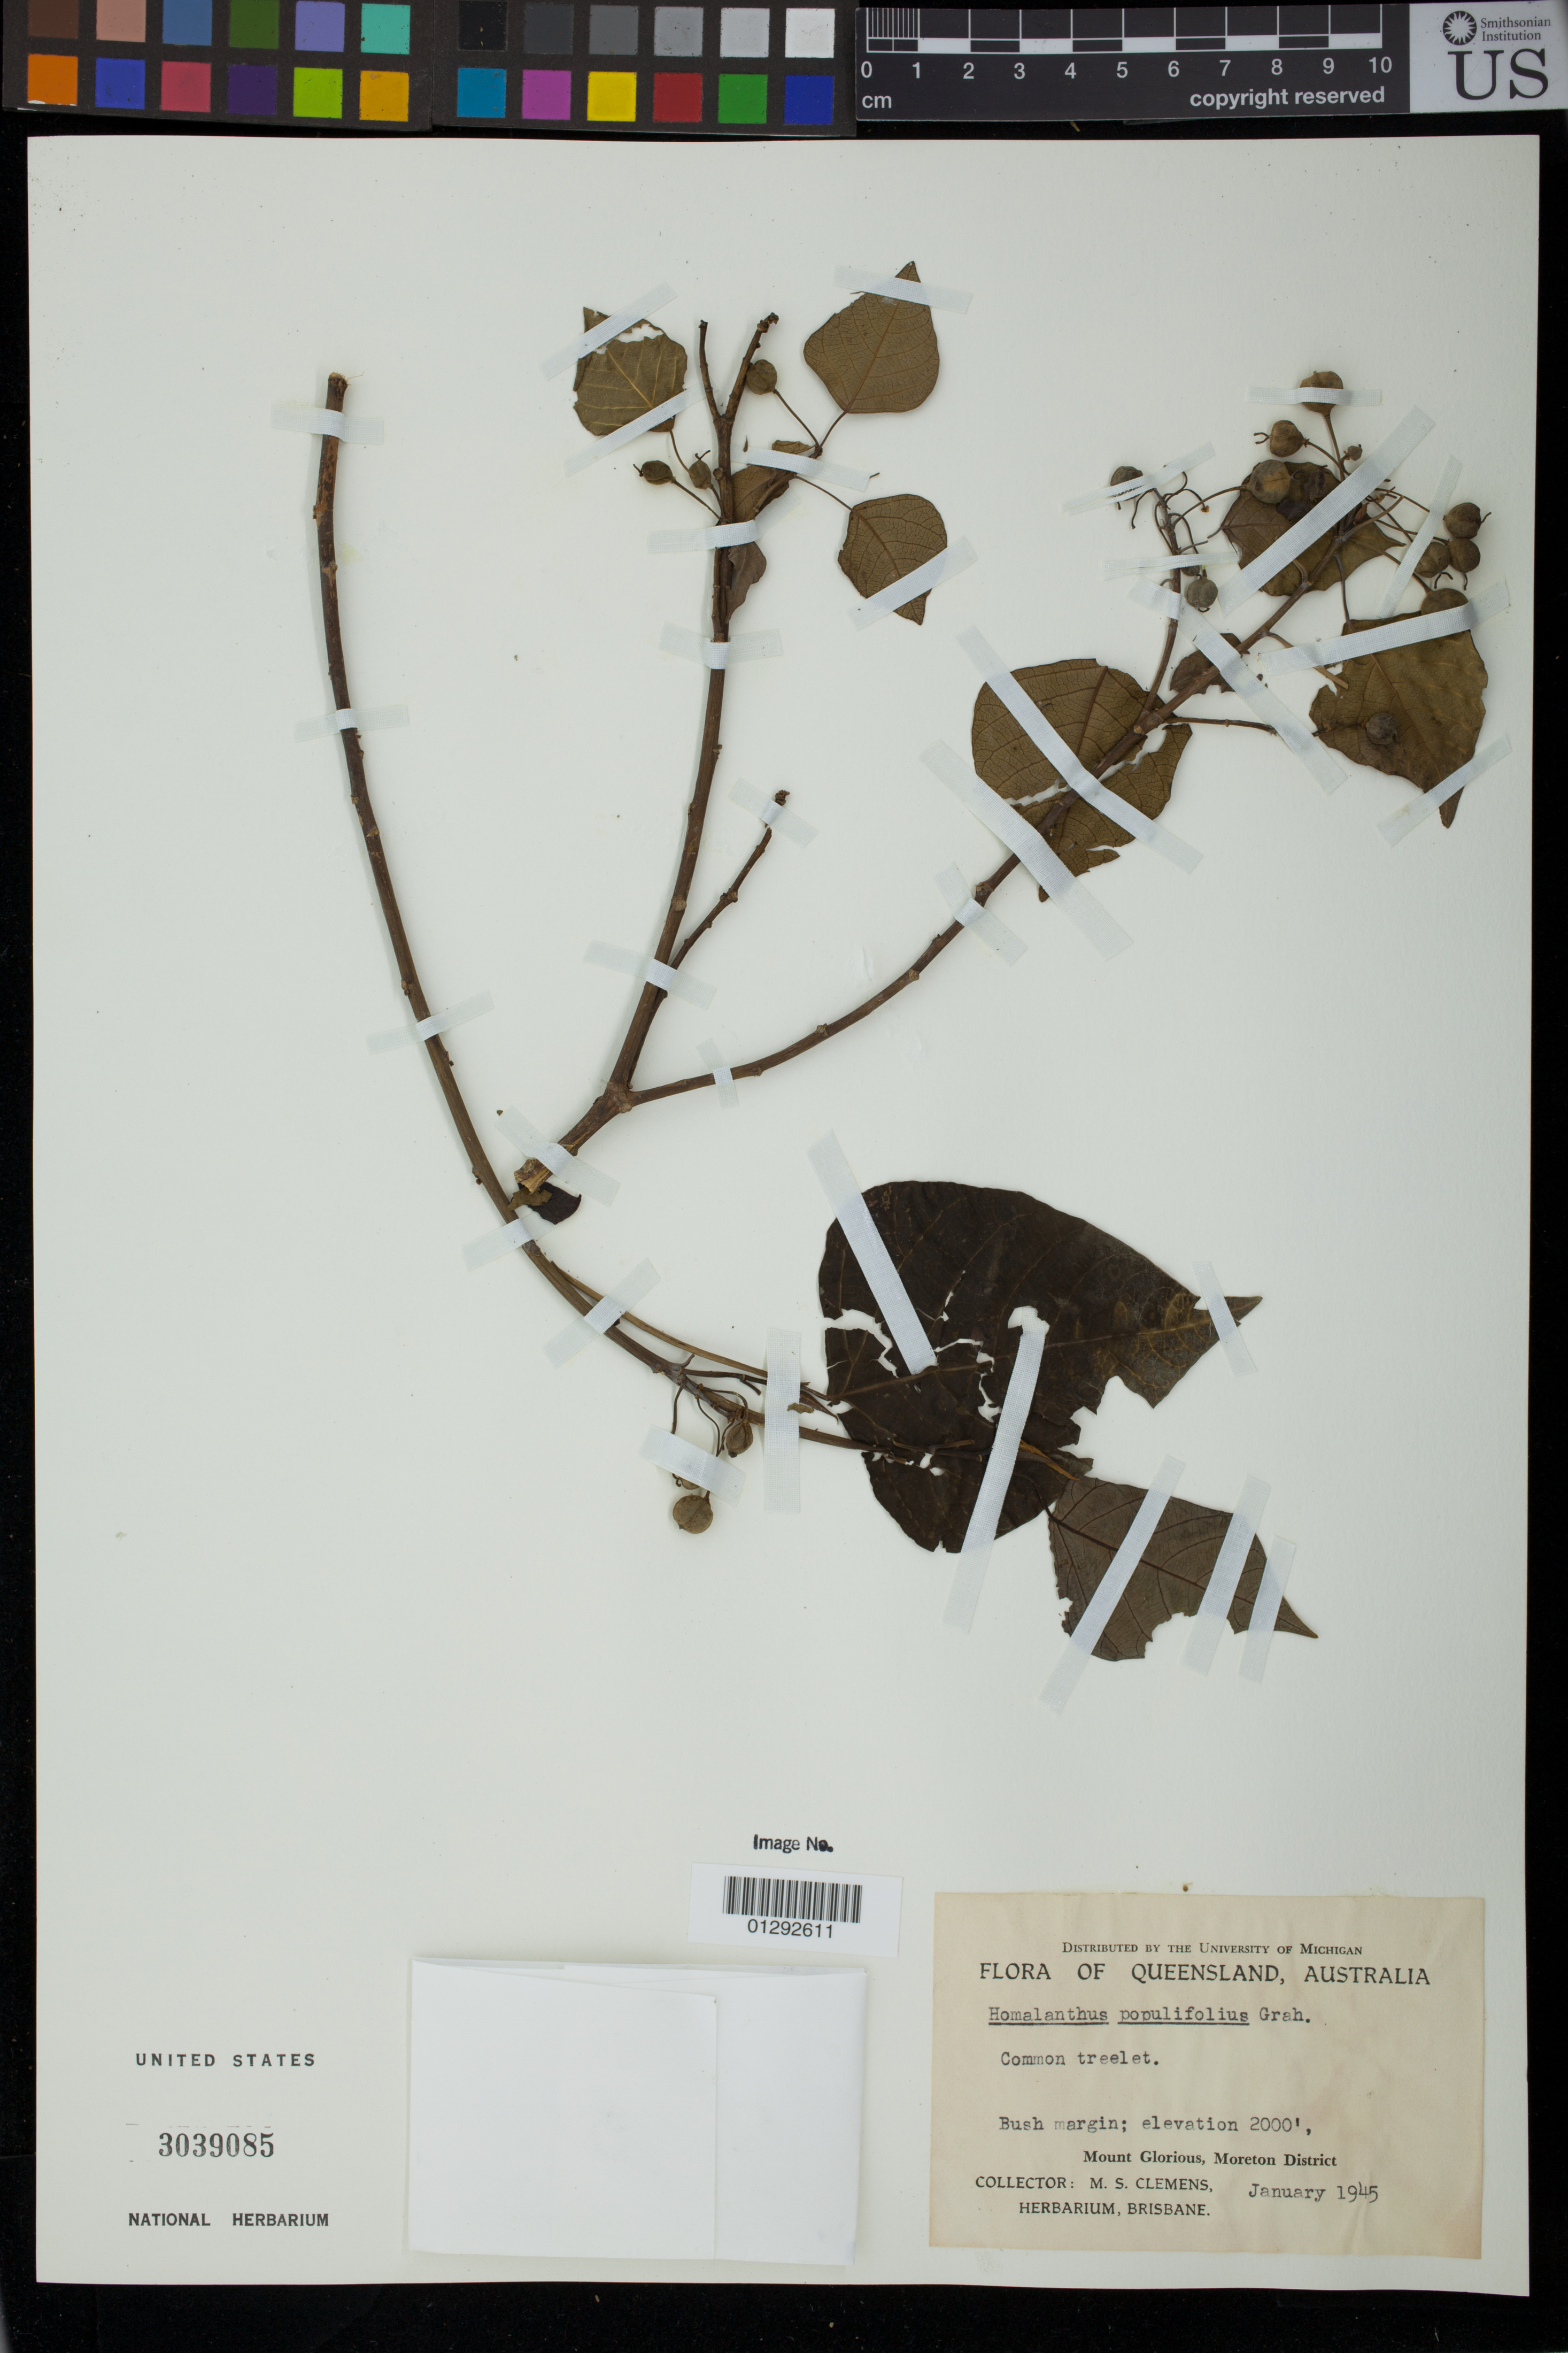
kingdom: Plantae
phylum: Tracheophyta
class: Magnoliopsida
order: Malpighiales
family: Euphorbiaceae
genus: Homalanthus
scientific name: Homalanthus populifolius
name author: Graham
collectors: M. S. Clemens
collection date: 1945-01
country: Australia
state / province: Queensland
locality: Mount Glorious, Moreton District.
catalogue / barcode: US 3039085